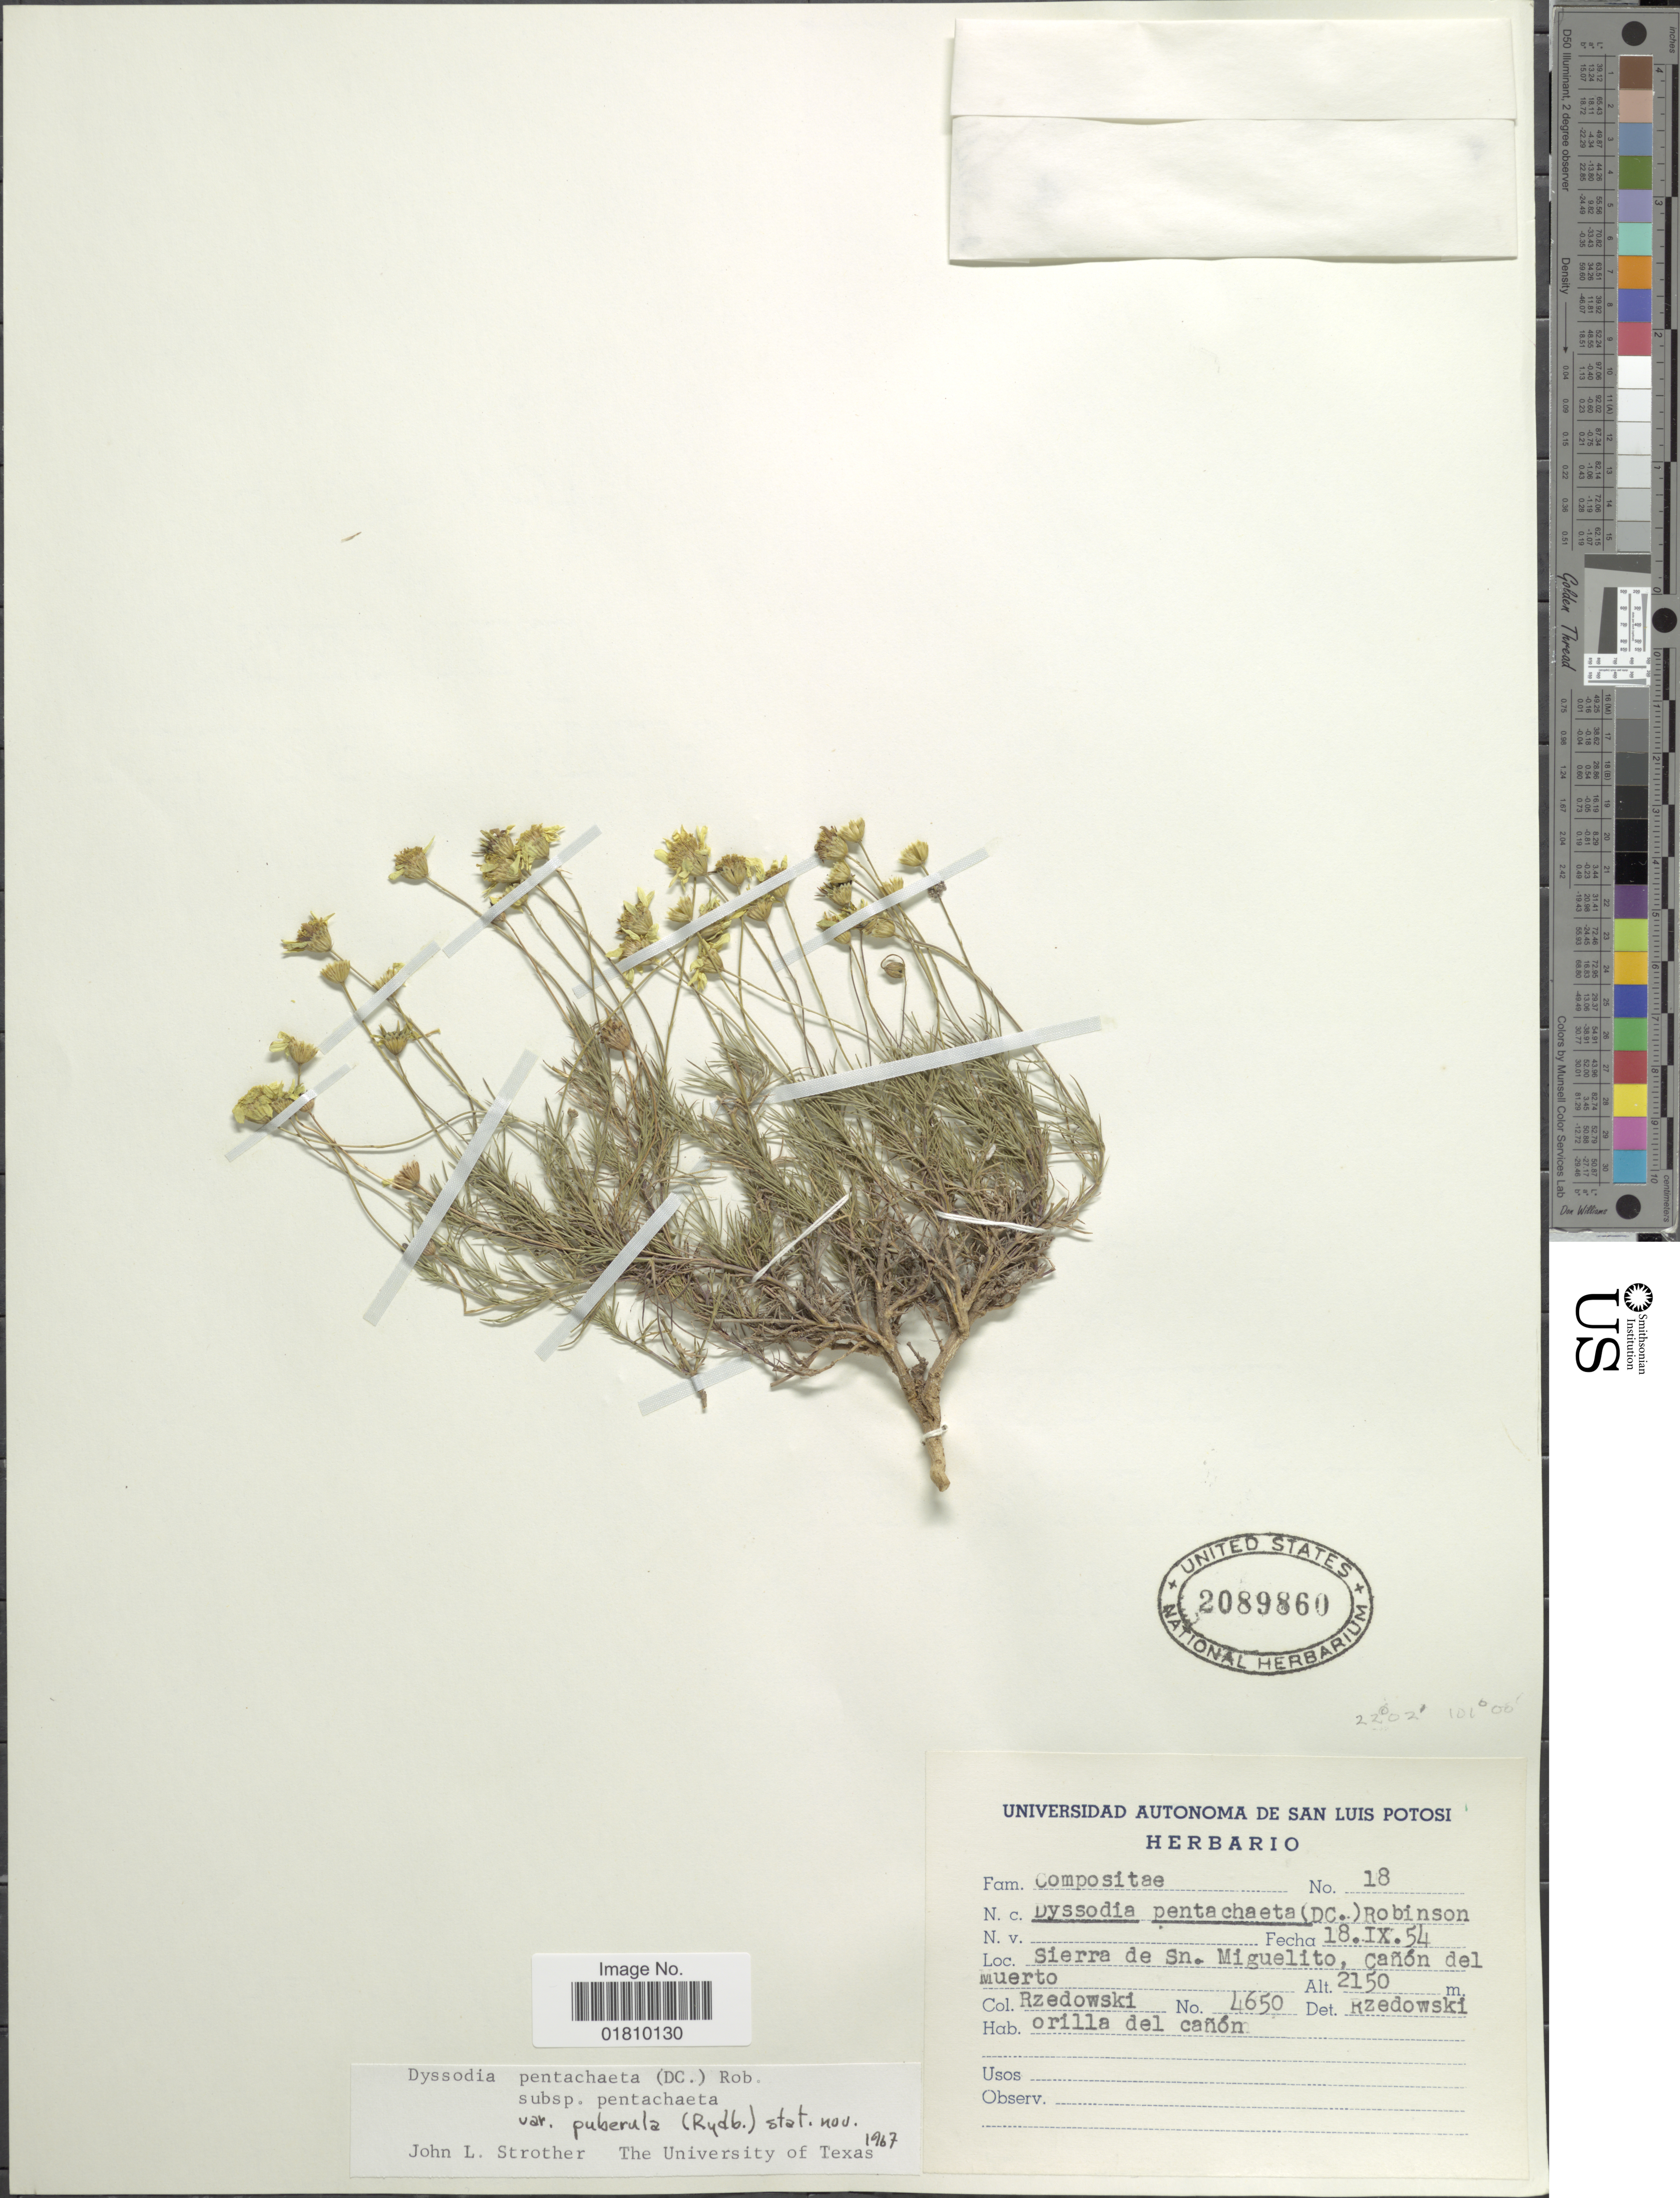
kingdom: Plantae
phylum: Tracheophyta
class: Magnoliopsida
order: Asterales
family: Asteraceae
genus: Thymophylla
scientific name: Thymophylla pentachaeta var. puberula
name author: (Rydb.) Strother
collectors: Rzedowski, --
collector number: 4650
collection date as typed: Transcribed d/m/y: 18/9/54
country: Mexico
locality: Sierra de Sn. Miquelito, Cañon del Muerto, orilla del cañon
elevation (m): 2150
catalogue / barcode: US 2089860